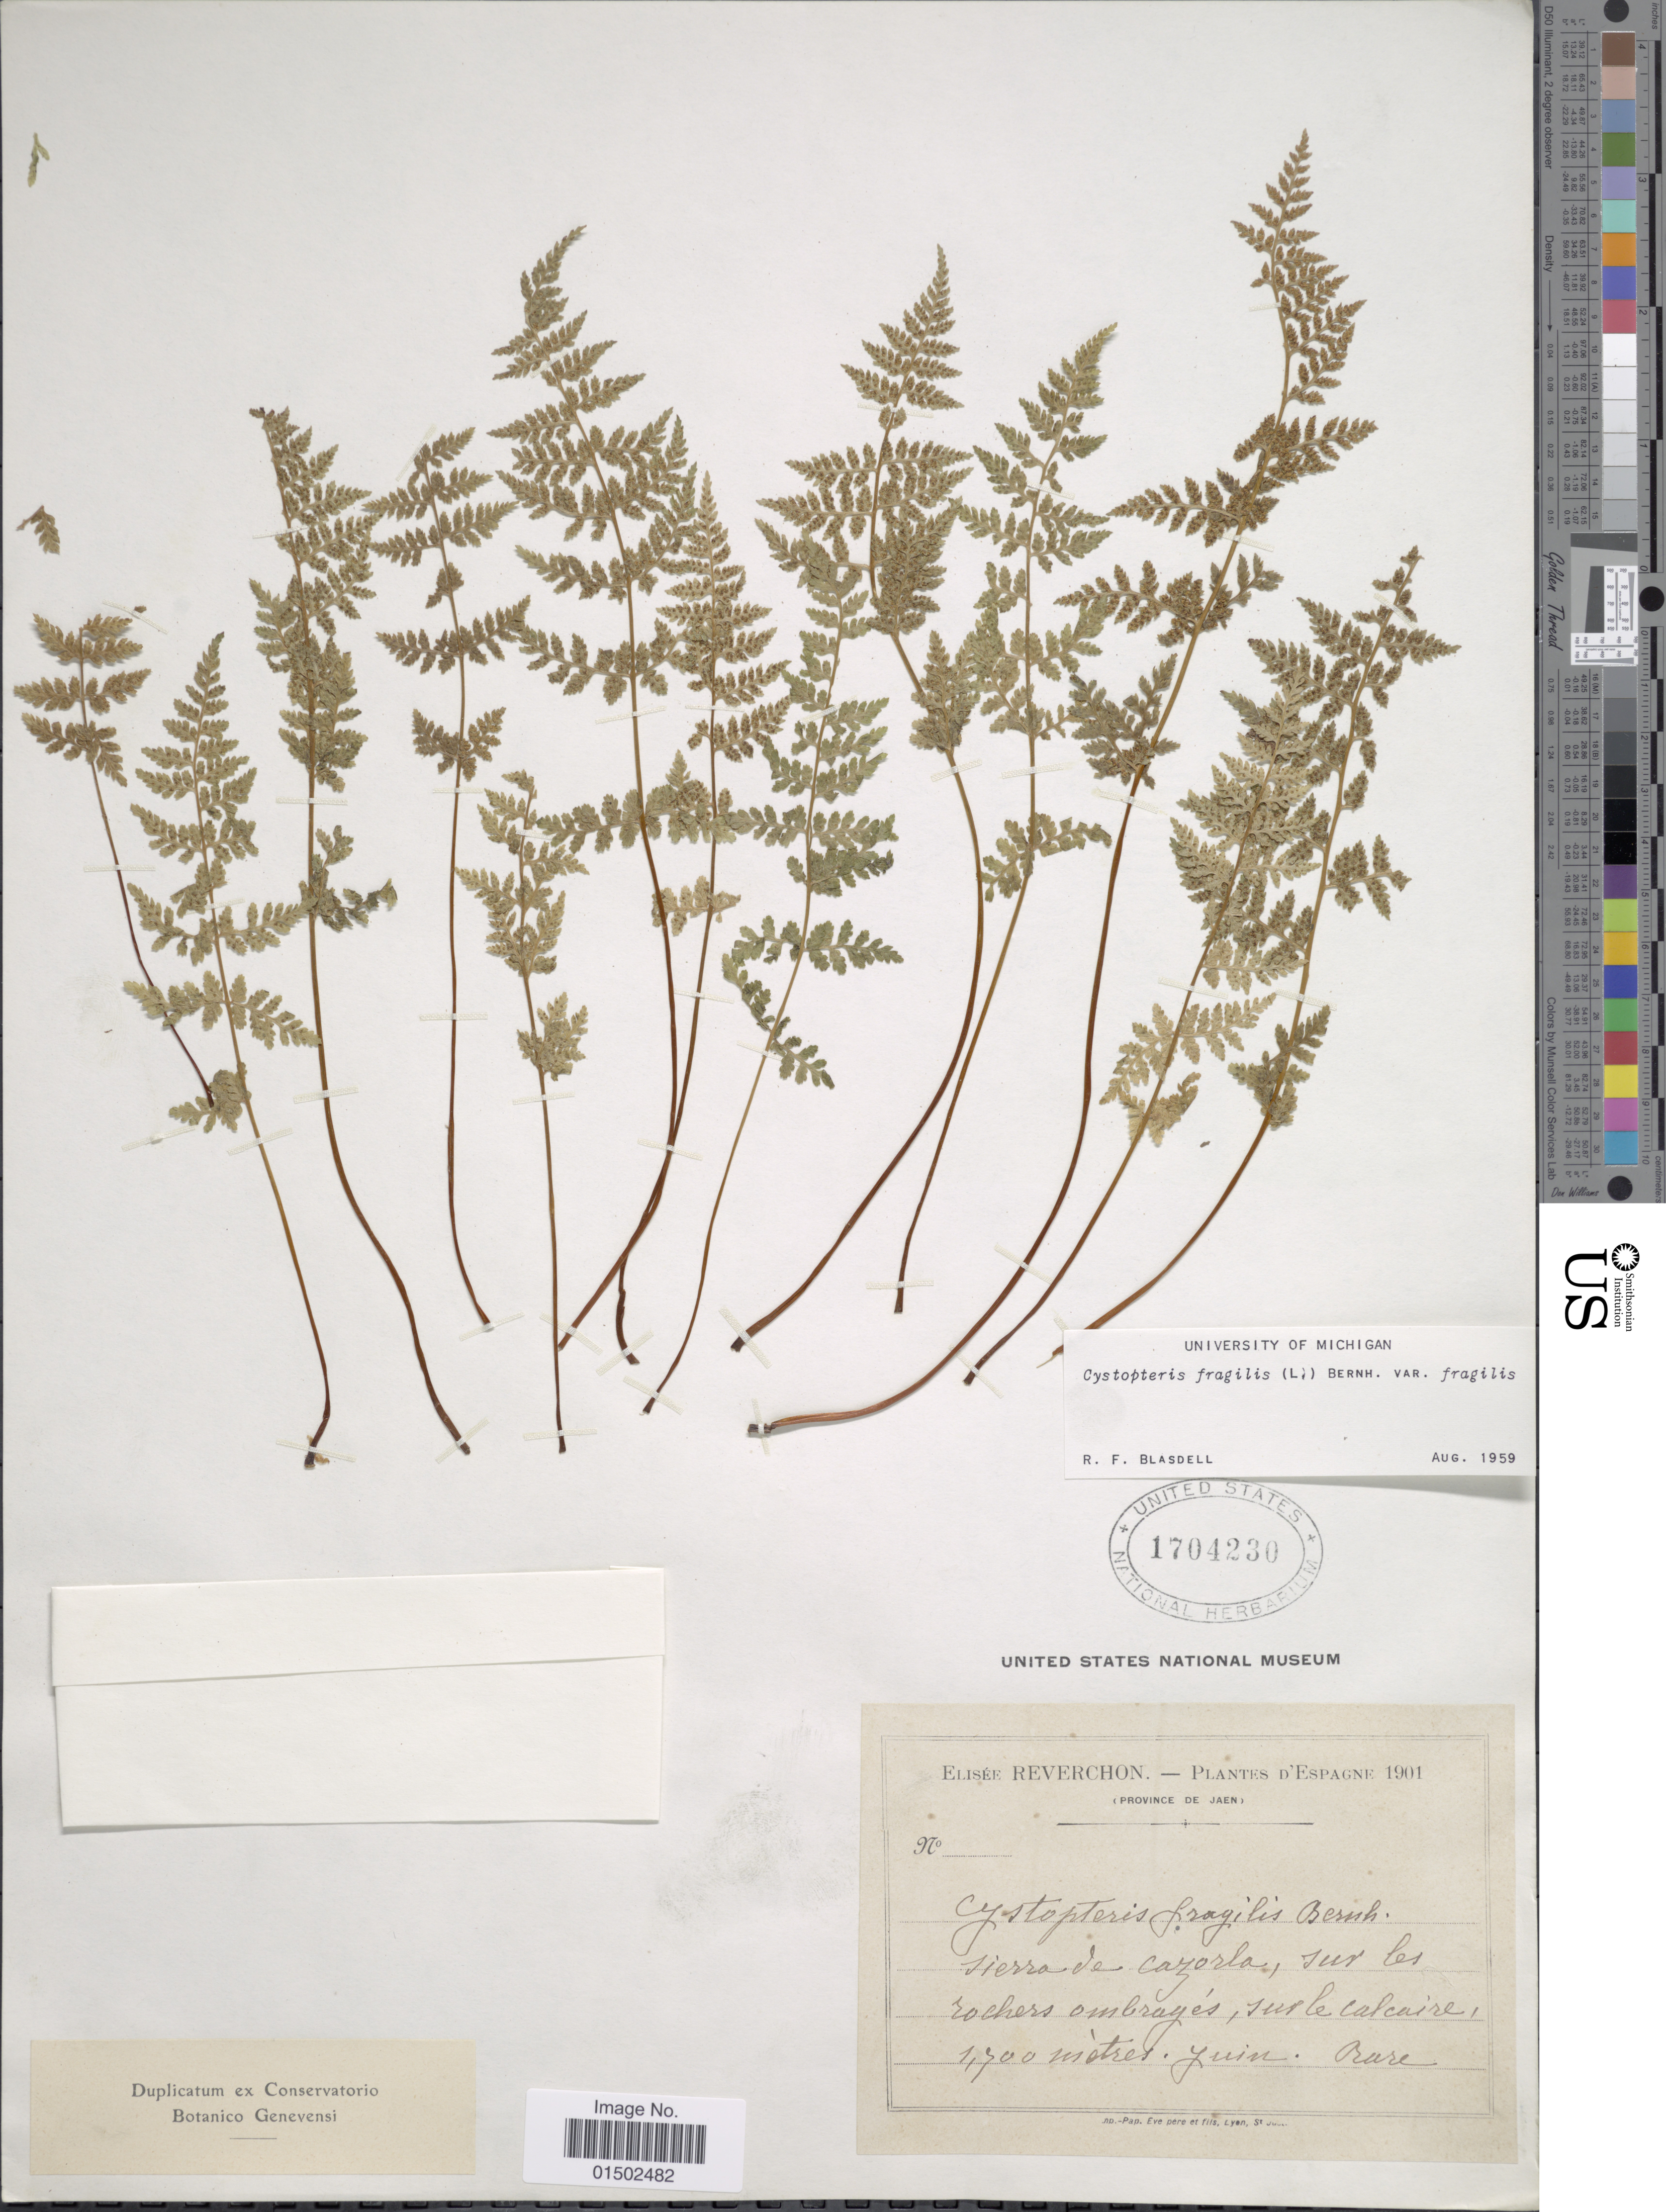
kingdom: Plantae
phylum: Tracheophyta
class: Polypodiopsida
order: Polypodiales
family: Cystopteridaceae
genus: Cystopteris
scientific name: Cystopteris fragilis var. fragilis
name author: (L.) Bernh.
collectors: E. Reverchon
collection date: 1901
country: Spain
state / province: Andalucia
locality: Sierra de Cazorla, sur les rochers ombragés, sur le calcaire. Province De Jaen, Espagne.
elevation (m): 1700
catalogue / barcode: US 1704230